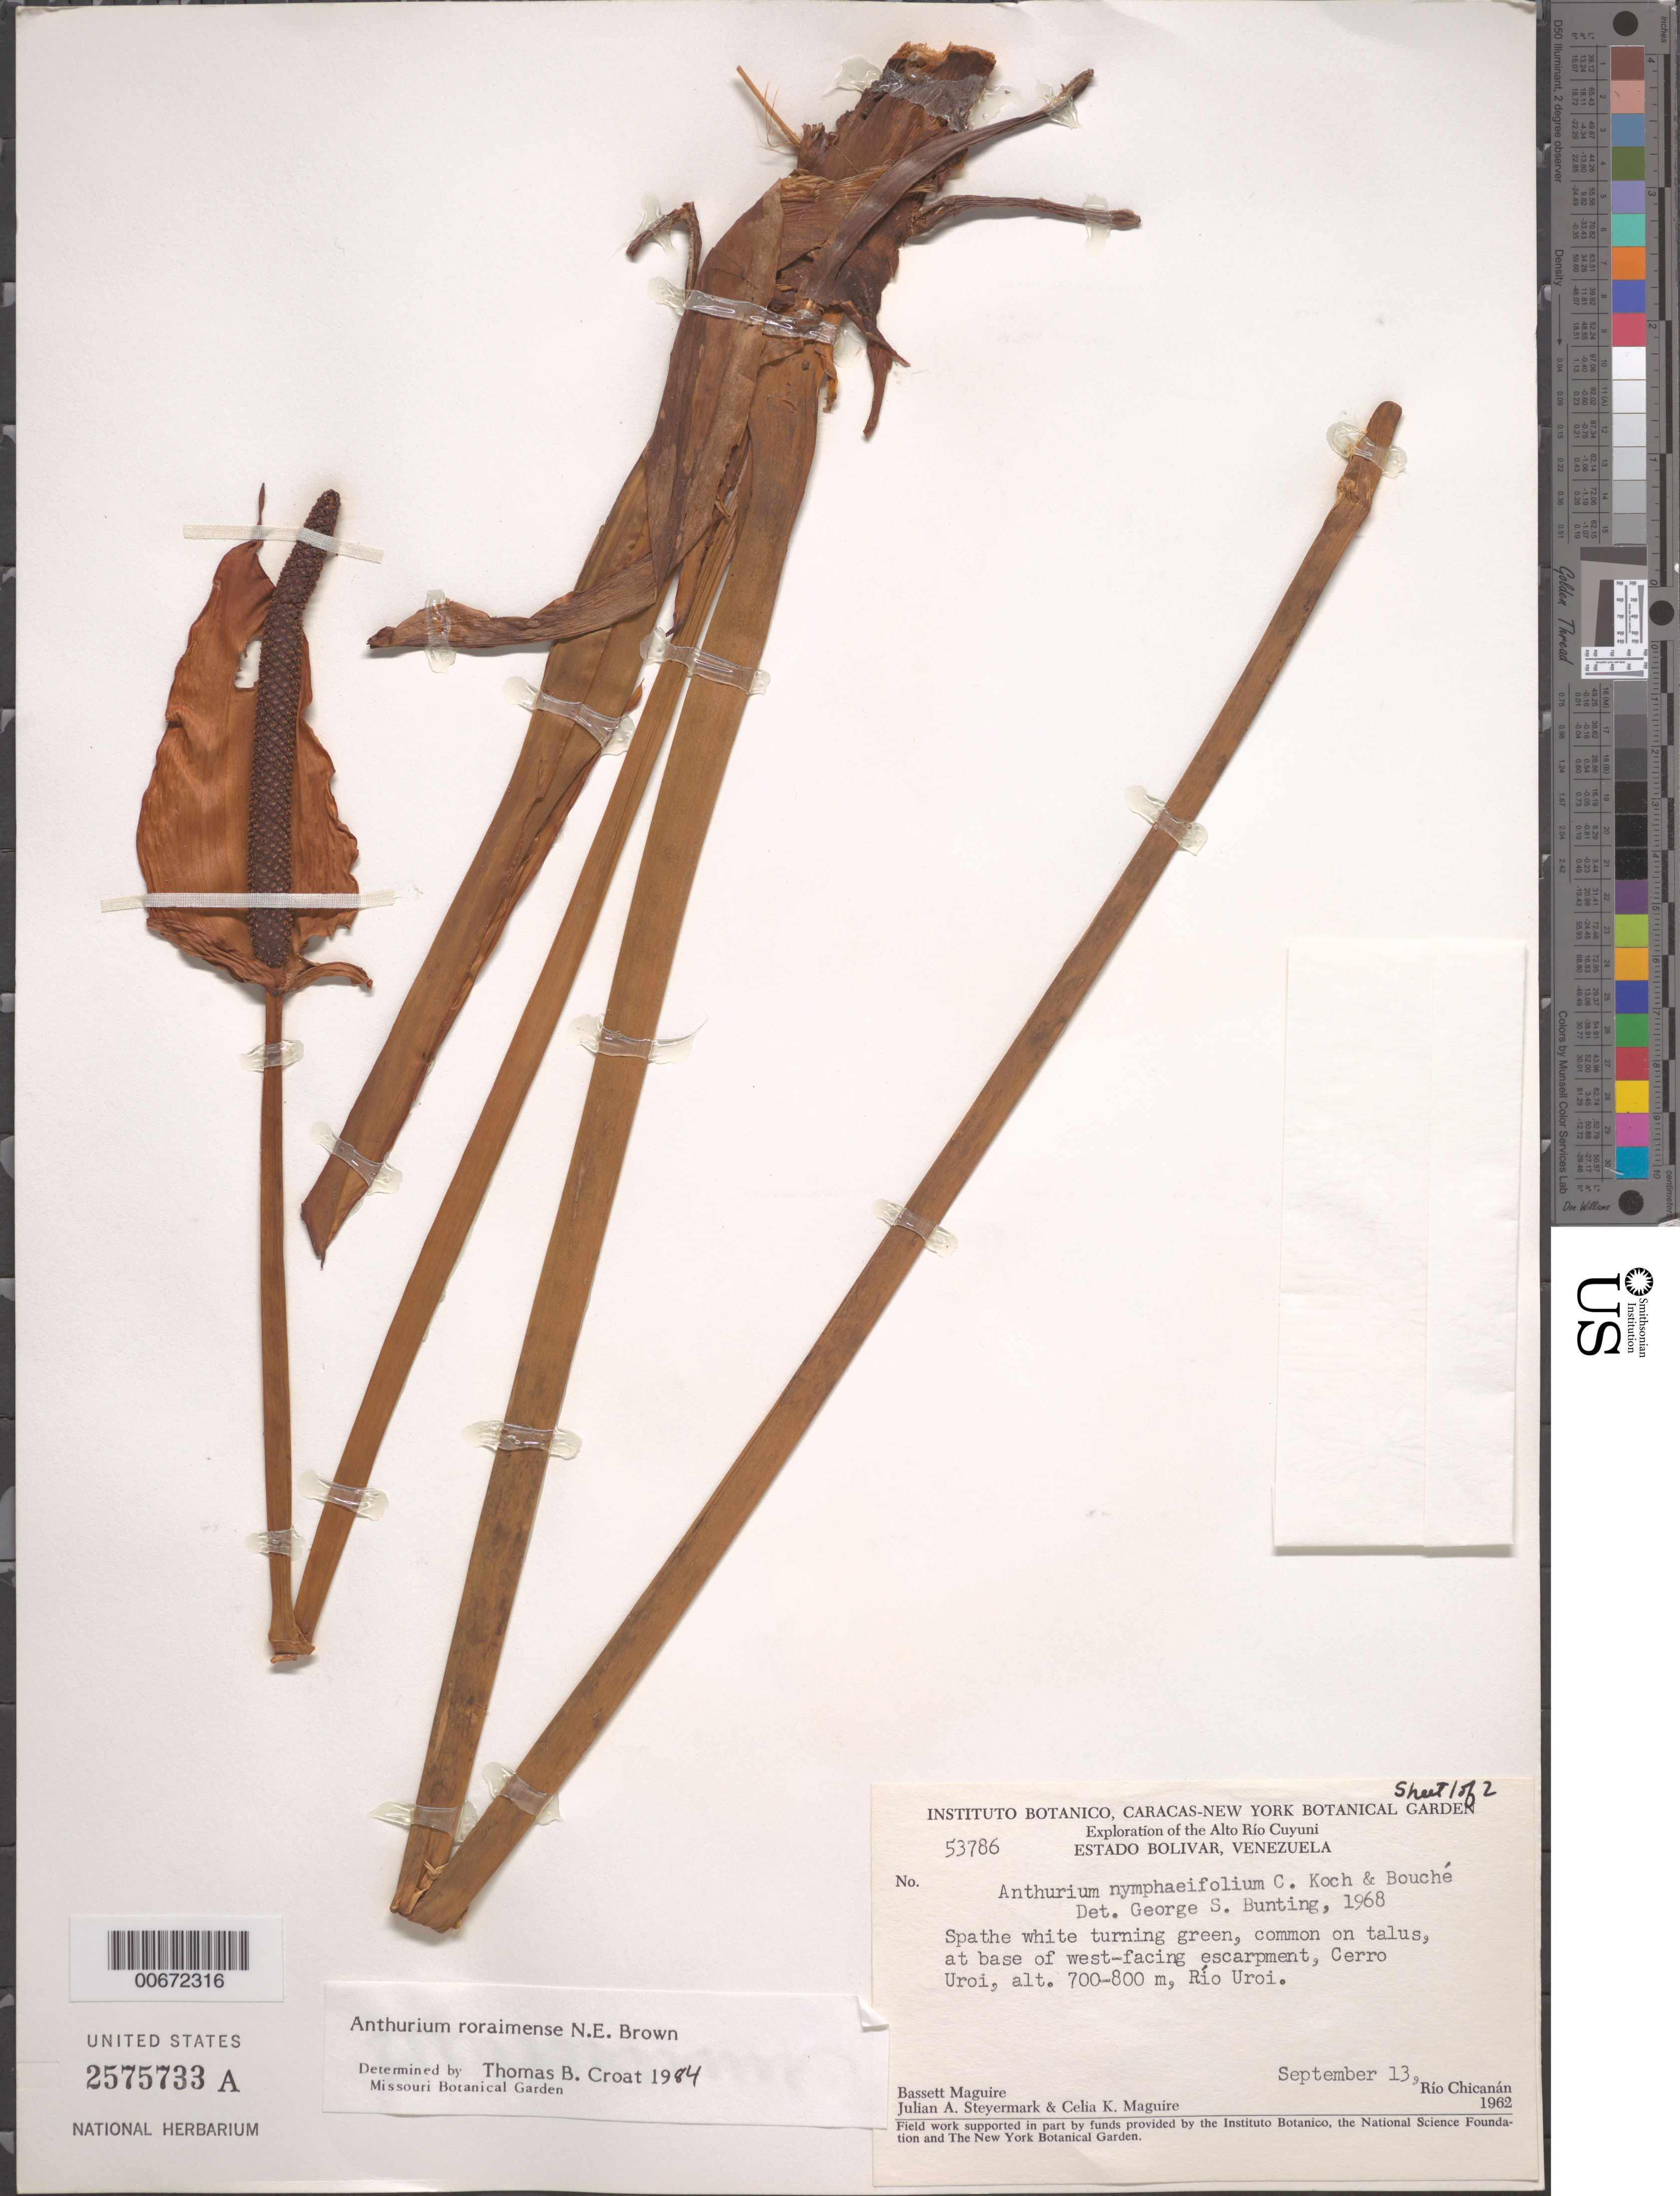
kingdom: Plantae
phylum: Tracheophyta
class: Liliopsida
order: Alismatales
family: Araceae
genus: Anthurium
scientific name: Anthurium roraimense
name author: N.E. Br. in Thurn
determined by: Croat, Thomas B., Missouri Botanical Garden (MO)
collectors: B. Maguire, J. Steyermark & C. K. Maguire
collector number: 53786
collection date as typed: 13-Sep-62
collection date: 1962-09-13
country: Venezuela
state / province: Bolívar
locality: Alto Río Cuyuni, Cerro Uroi, base of west-facing escarpment of Cerro Uroi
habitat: Talus, at base of west-facing escarpment, Cerro Uroi, Rio Uroi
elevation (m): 700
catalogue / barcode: US 2575733A